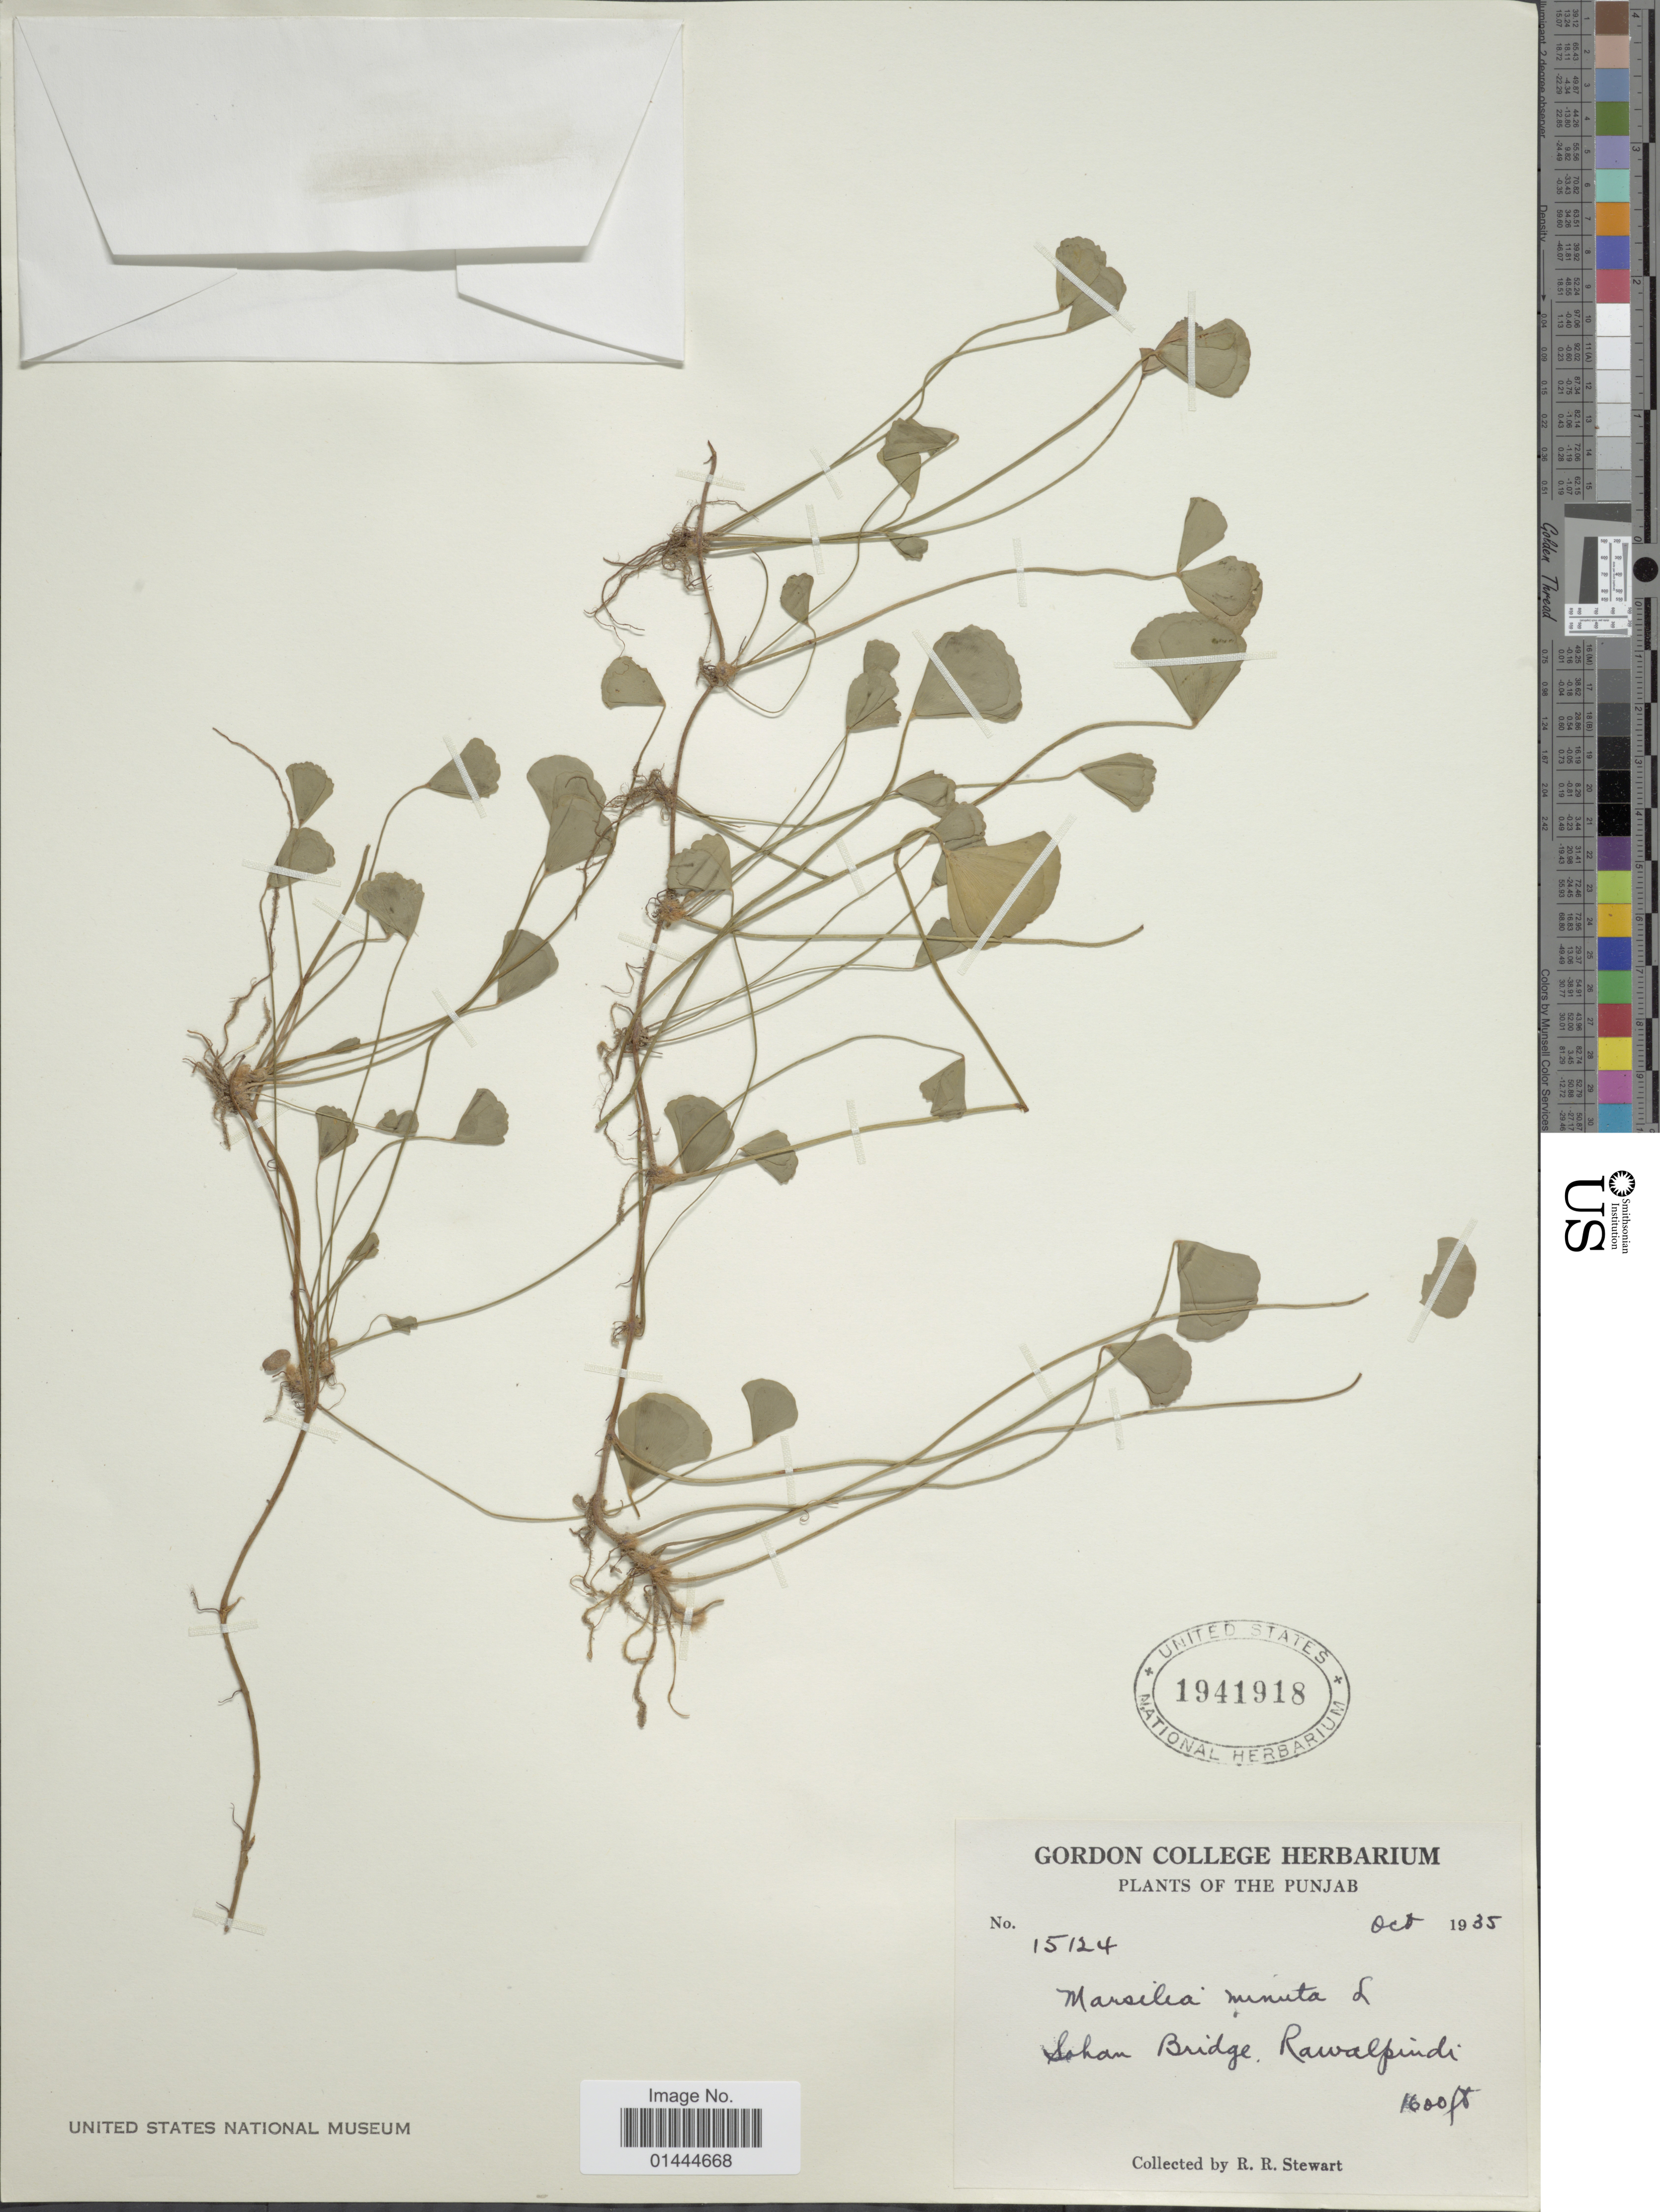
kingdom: Plantae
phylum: Tracheophyta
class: Polypodiopsida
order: Salviniales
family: Marsileaceae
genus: Marsilea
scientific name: Marsilea minuta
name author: L.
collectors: R. R. Stewart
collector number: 15124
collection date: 1935-10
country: Pakistan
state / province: Punjab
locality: Sohan Bridge, Rawalpindi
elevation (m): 488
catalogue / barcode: US 1941918